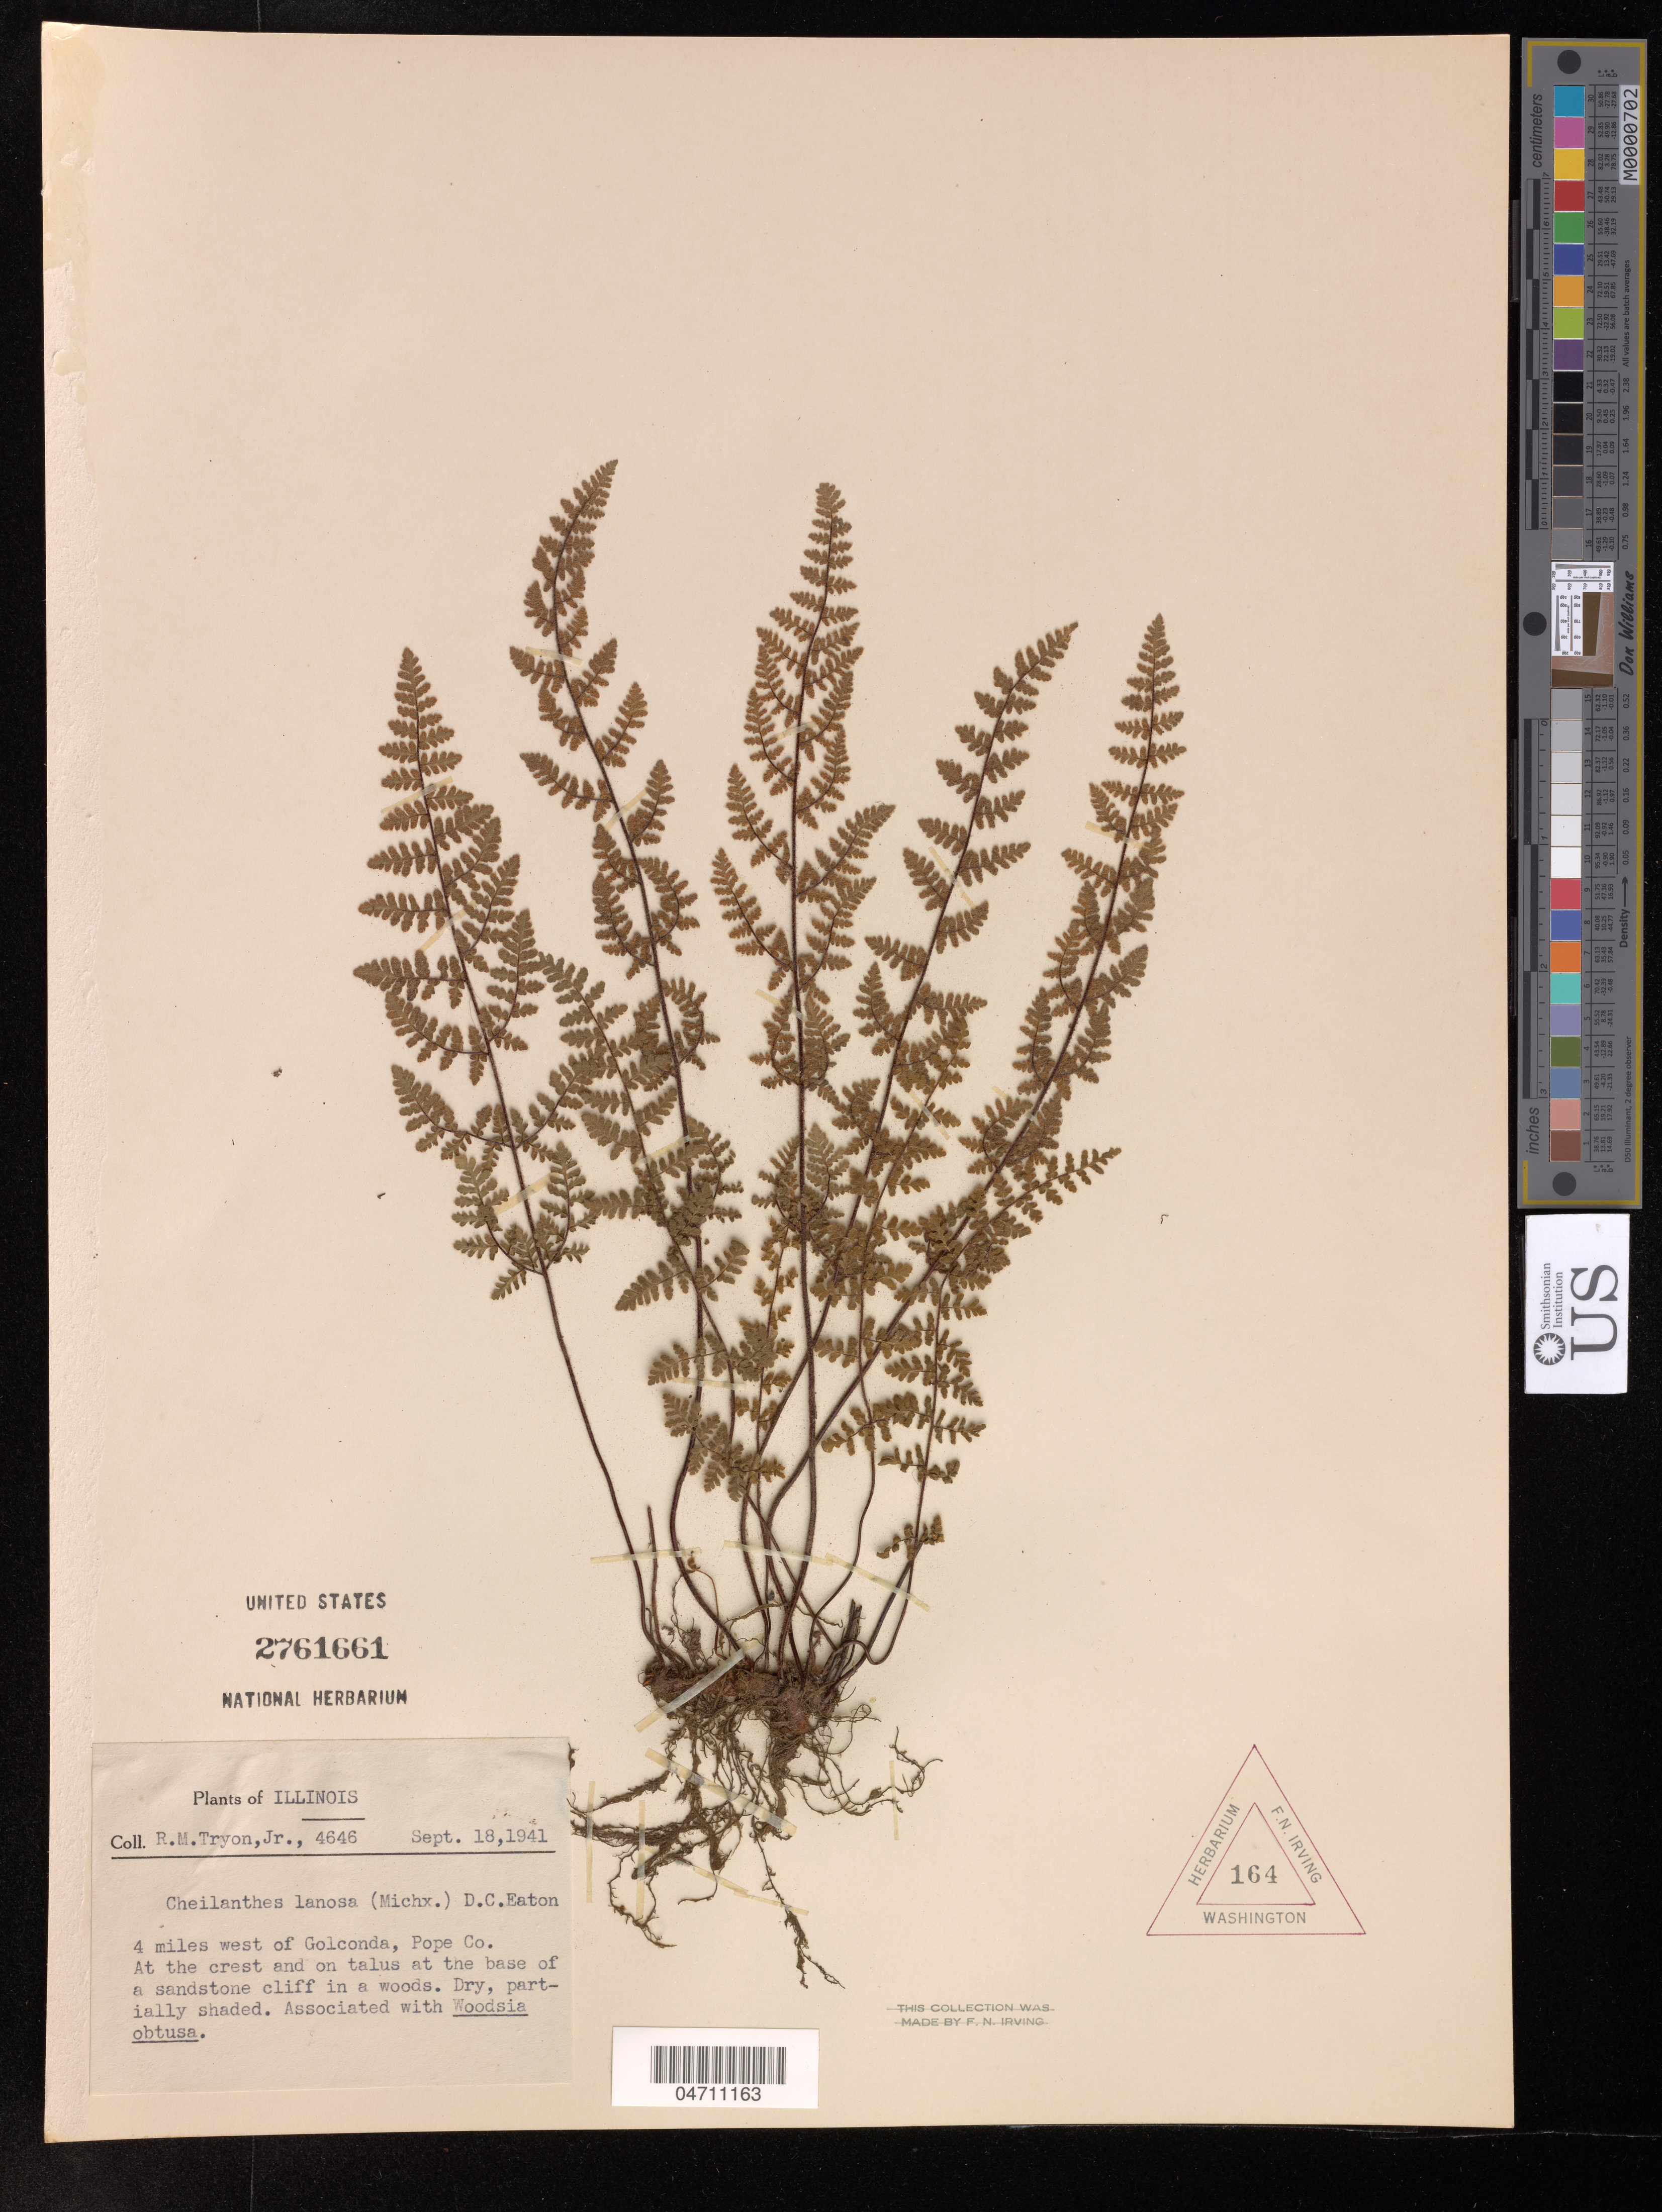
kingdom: Plantae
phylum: Tracheophyta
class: Polypodiopsida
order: Polypodiales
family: Pteridaceae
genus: Cheilanthes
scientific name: Cheilanthes lanosa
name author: (Michx.) Watt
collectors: R. Tryon Jr.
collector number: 4646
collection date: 1941-09-18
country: United States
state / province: Illinois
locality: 4 miles west of Golconda, Pope Co.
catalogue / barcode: US 2761661